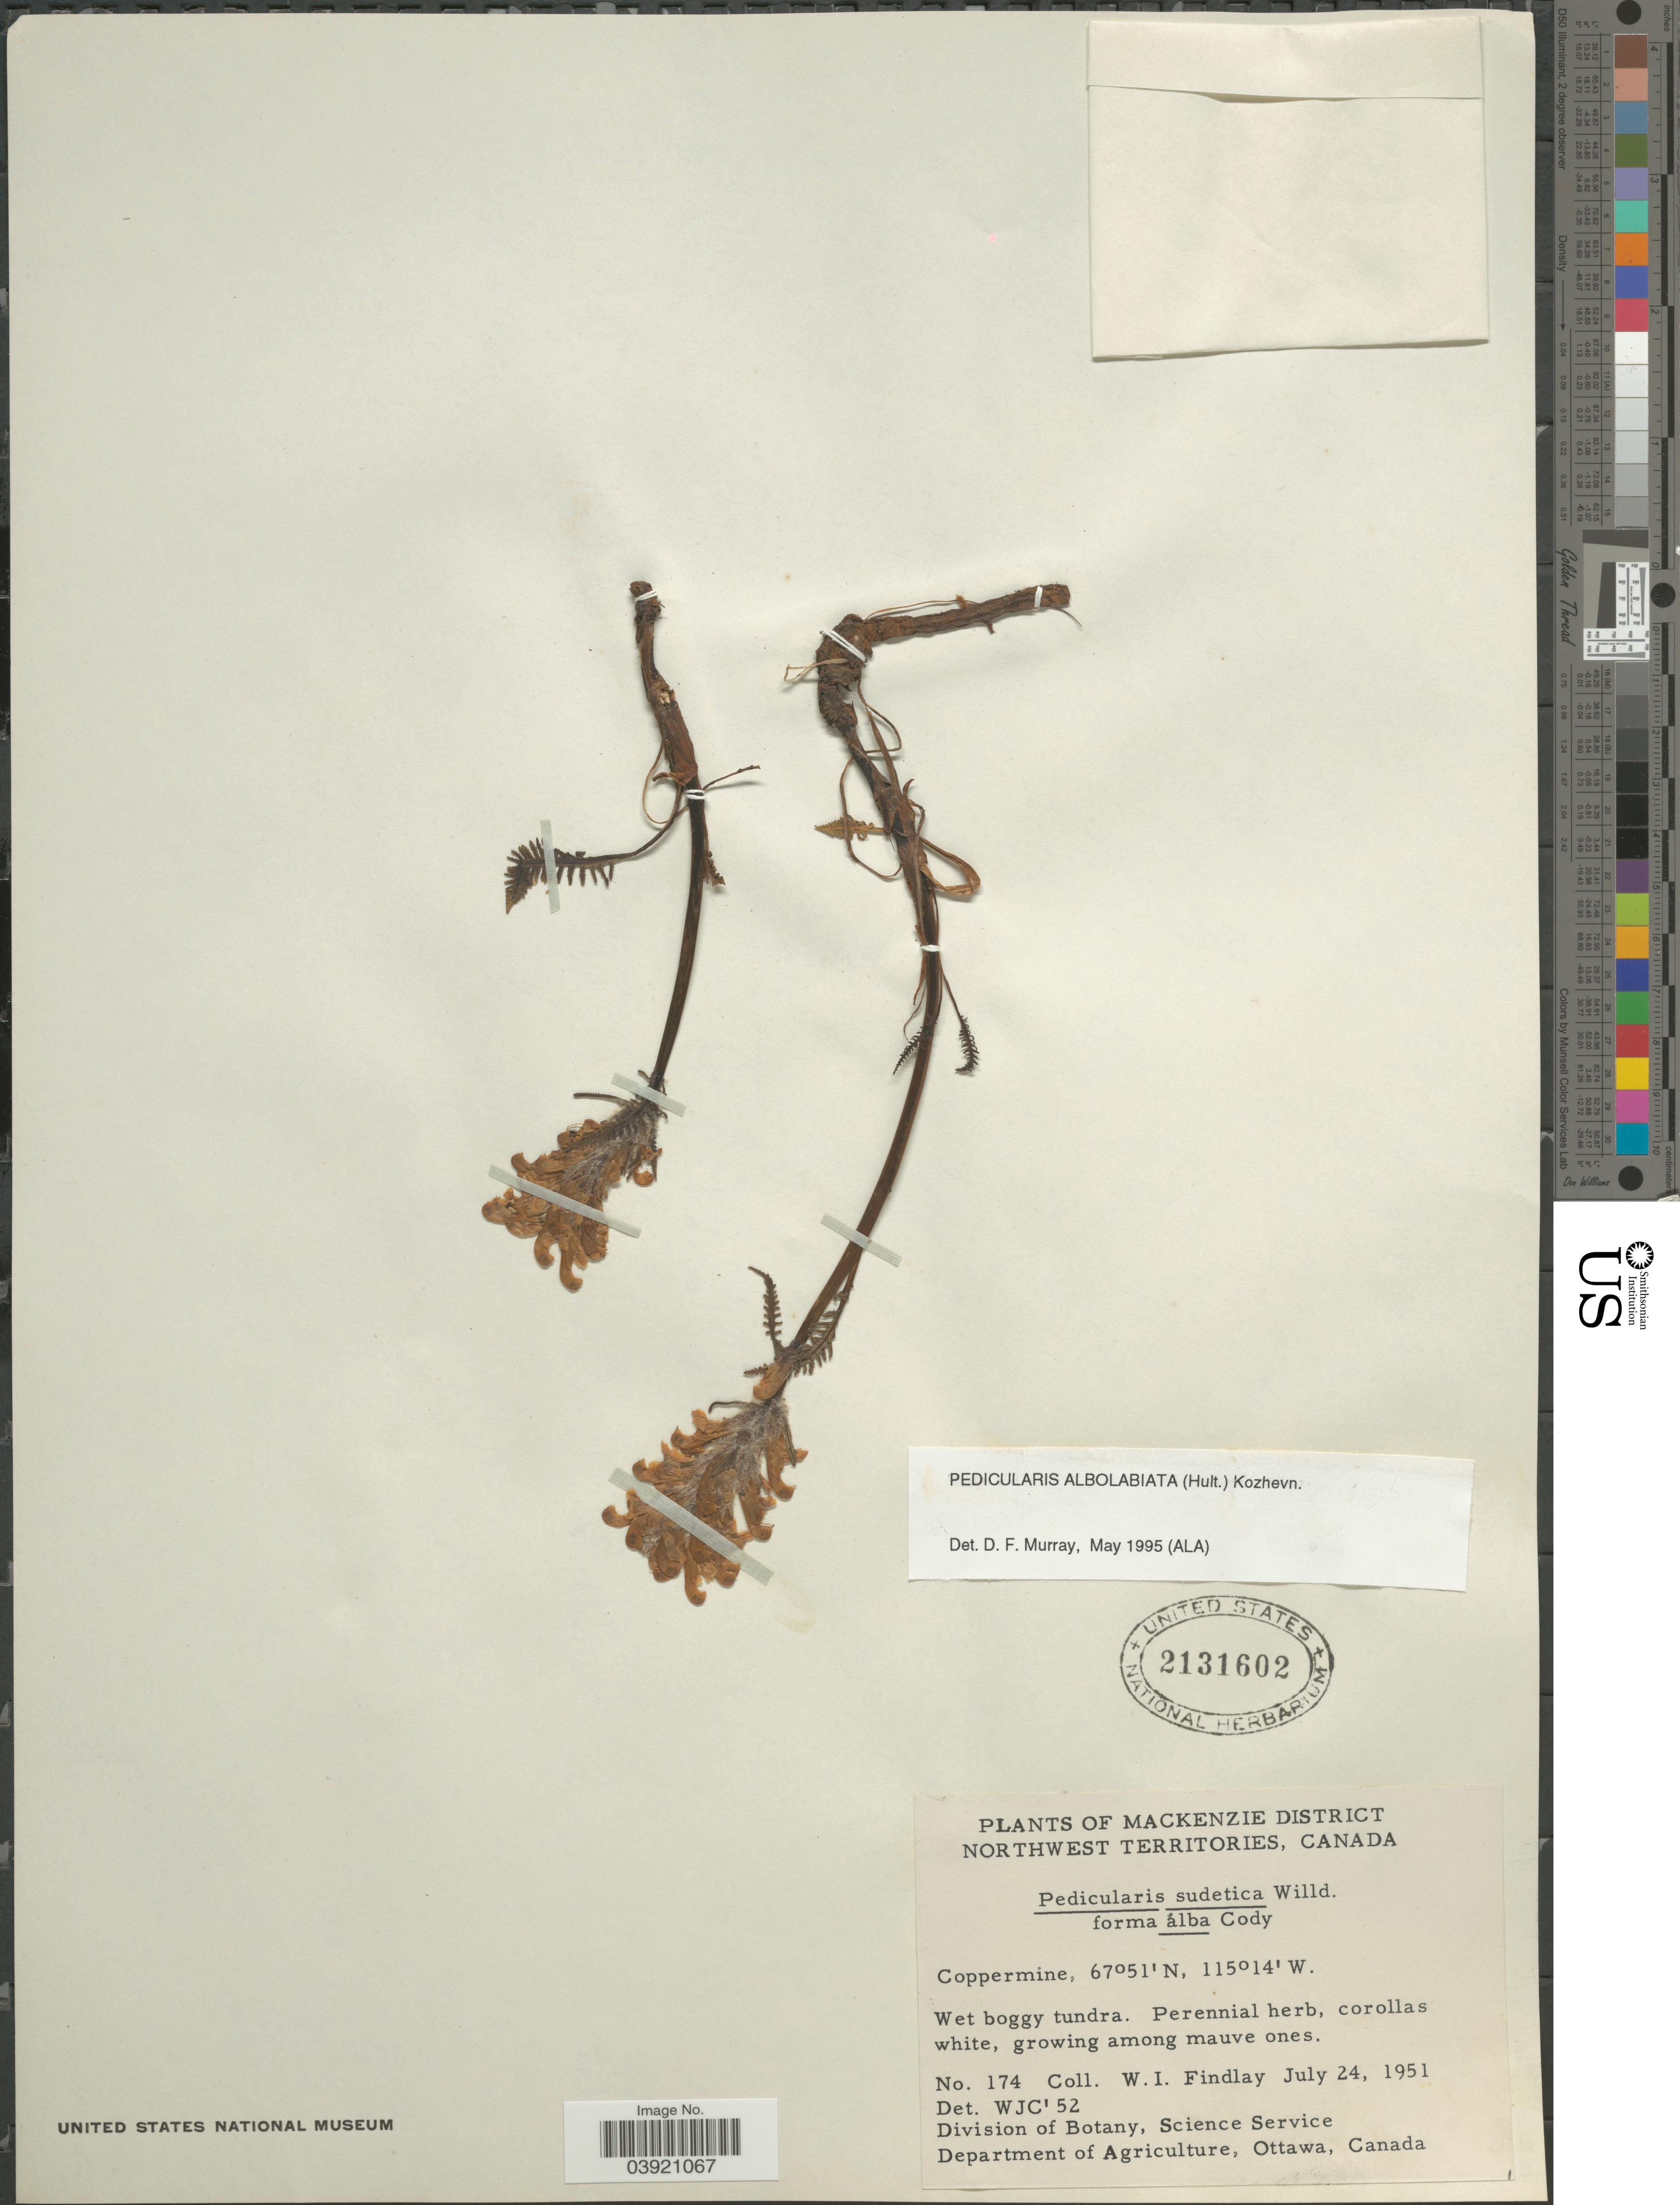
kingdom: Plantae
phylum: Tracheophyta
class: Magnoliopsida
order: Lamiales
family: Orobanchaceae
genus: Pedicularis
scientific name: Pedicularis albolabiata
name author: (Hultén) Kozhevn.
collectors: W. Findlay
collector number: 174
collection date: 1951-07-24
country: Canada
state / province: Northwest Territories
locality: Mackenzie District. Coppermine.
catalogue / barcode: US 2131602